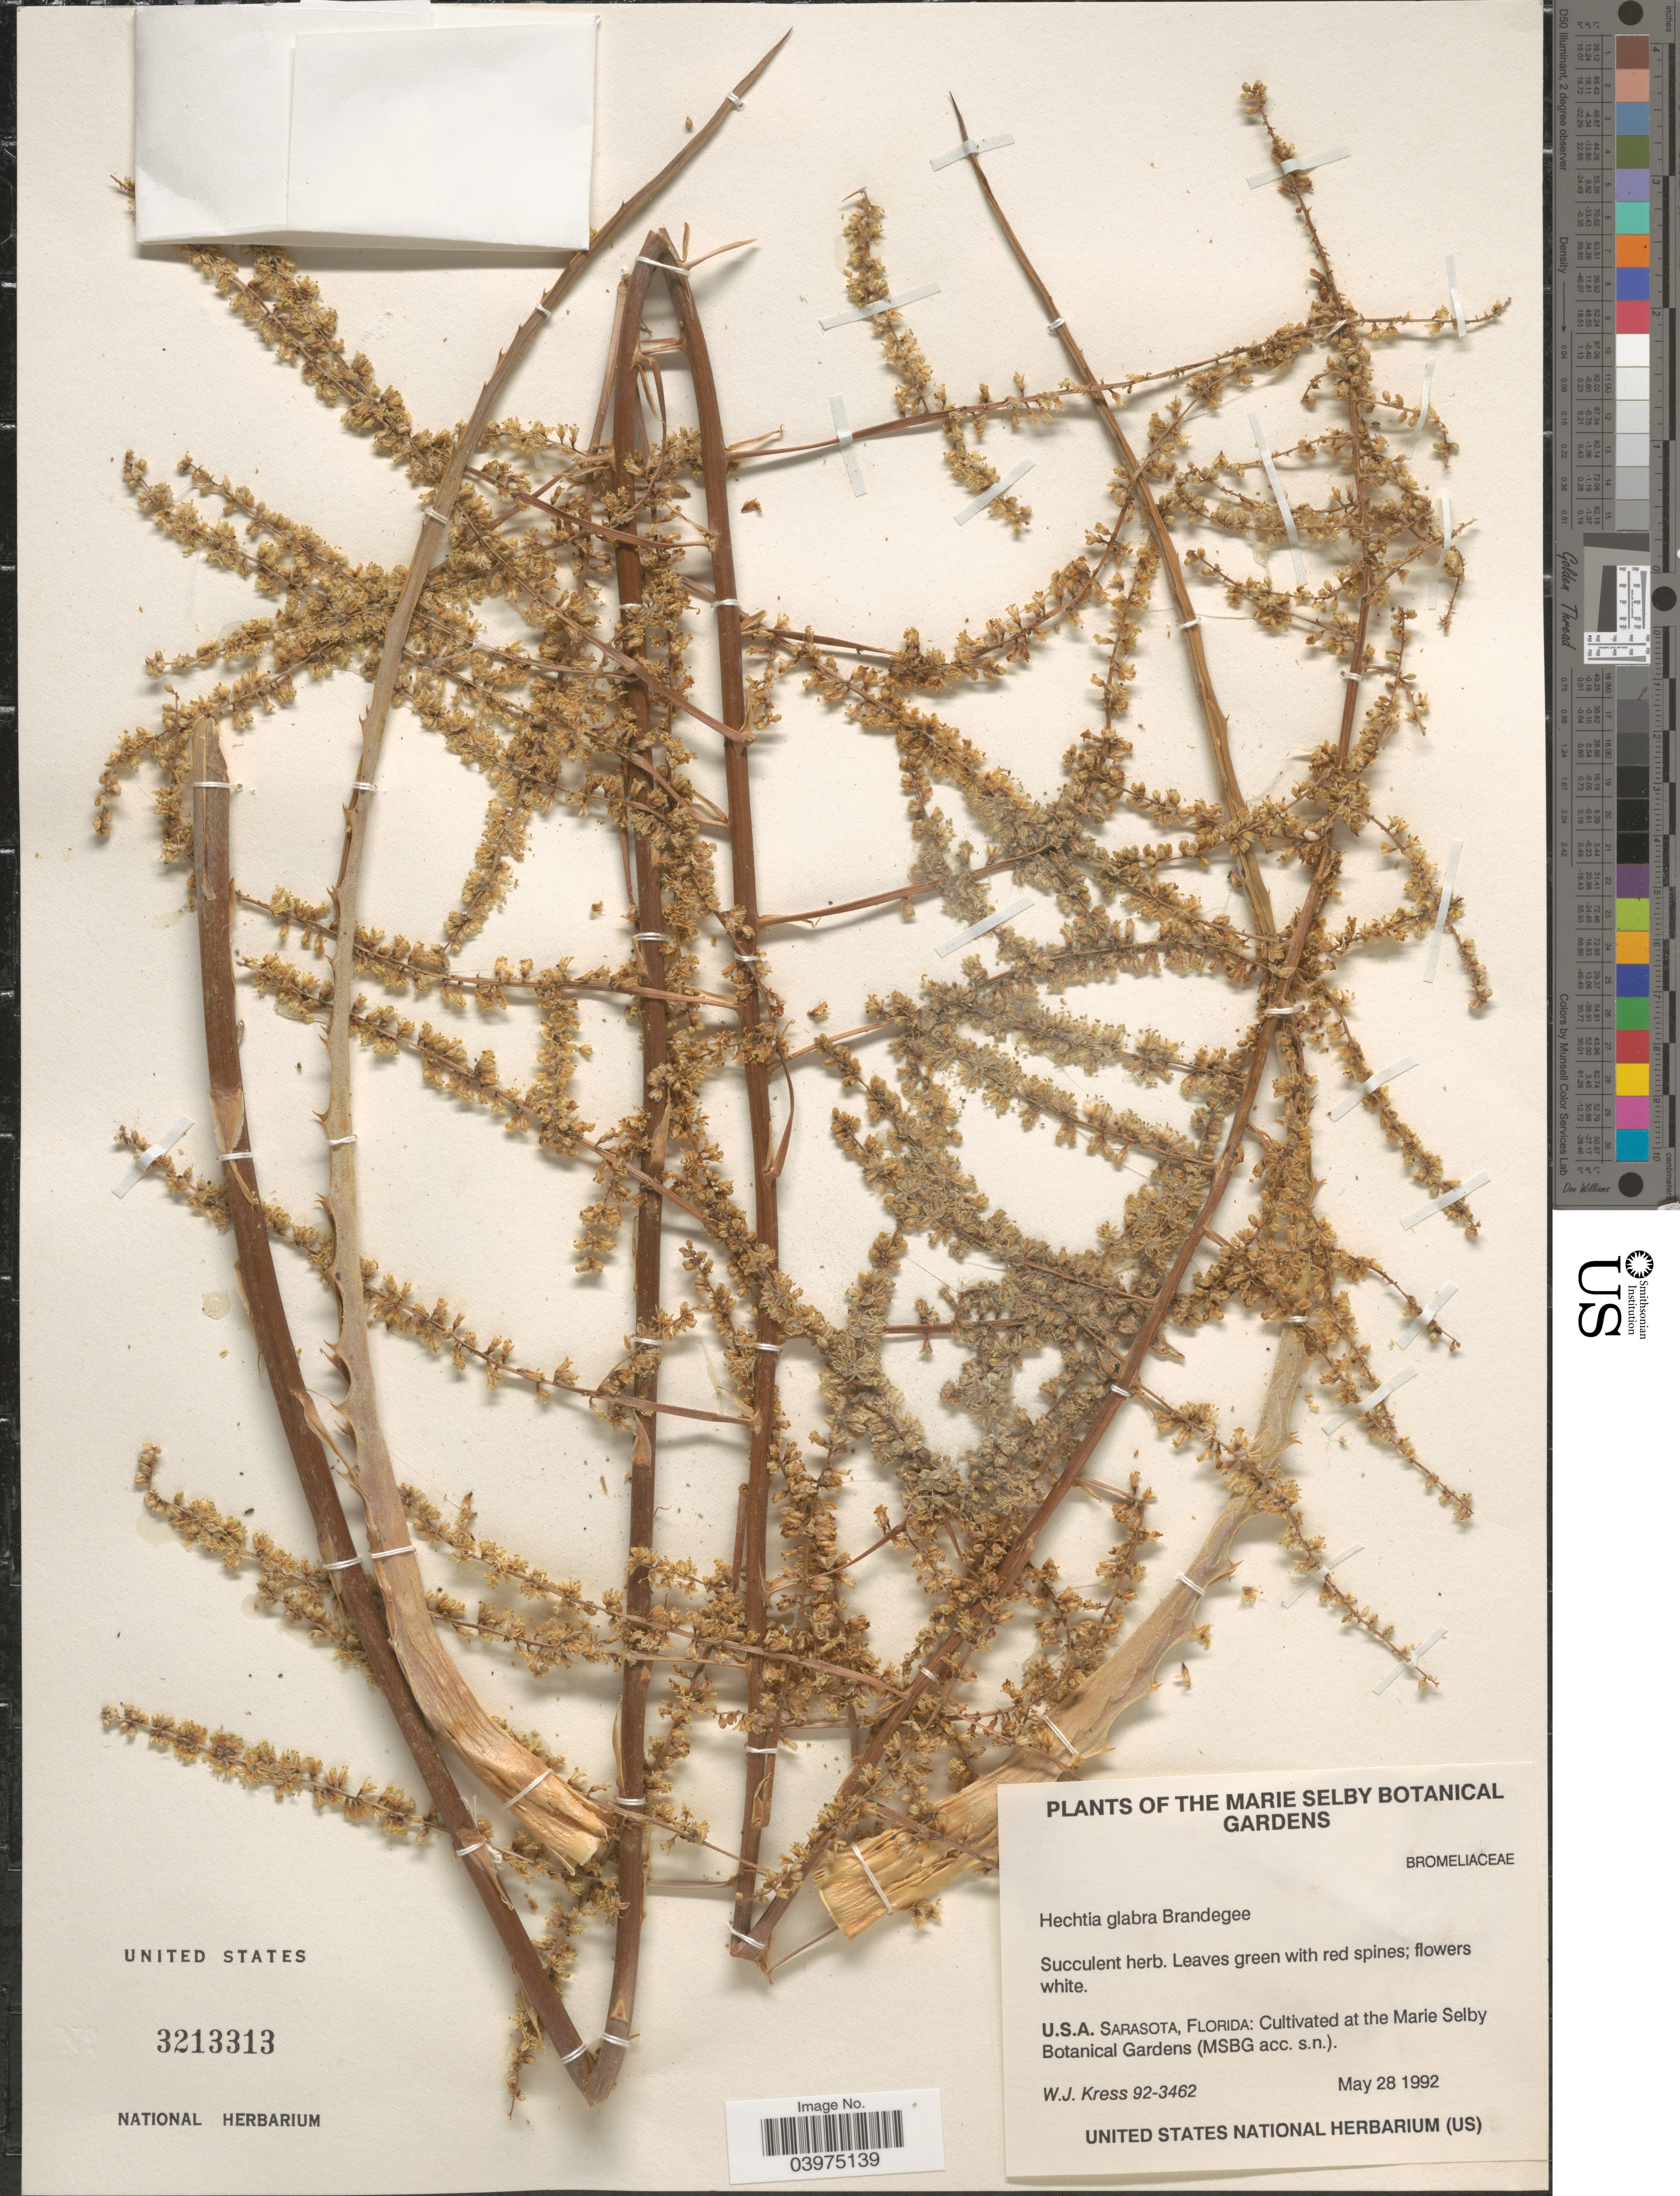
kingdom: Plantae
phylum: Tracheophyta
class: Liliopsida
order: Poales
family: Bromeliaceae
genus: Hechtia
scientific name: Hechtia glabra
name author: Brandegee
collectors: W. J. Kress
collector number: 92-3462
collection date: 1992-05-28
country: United States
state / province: Florida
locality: The Marie Selby Botanical Gardens. Sarasota.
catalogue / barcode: US 3213313